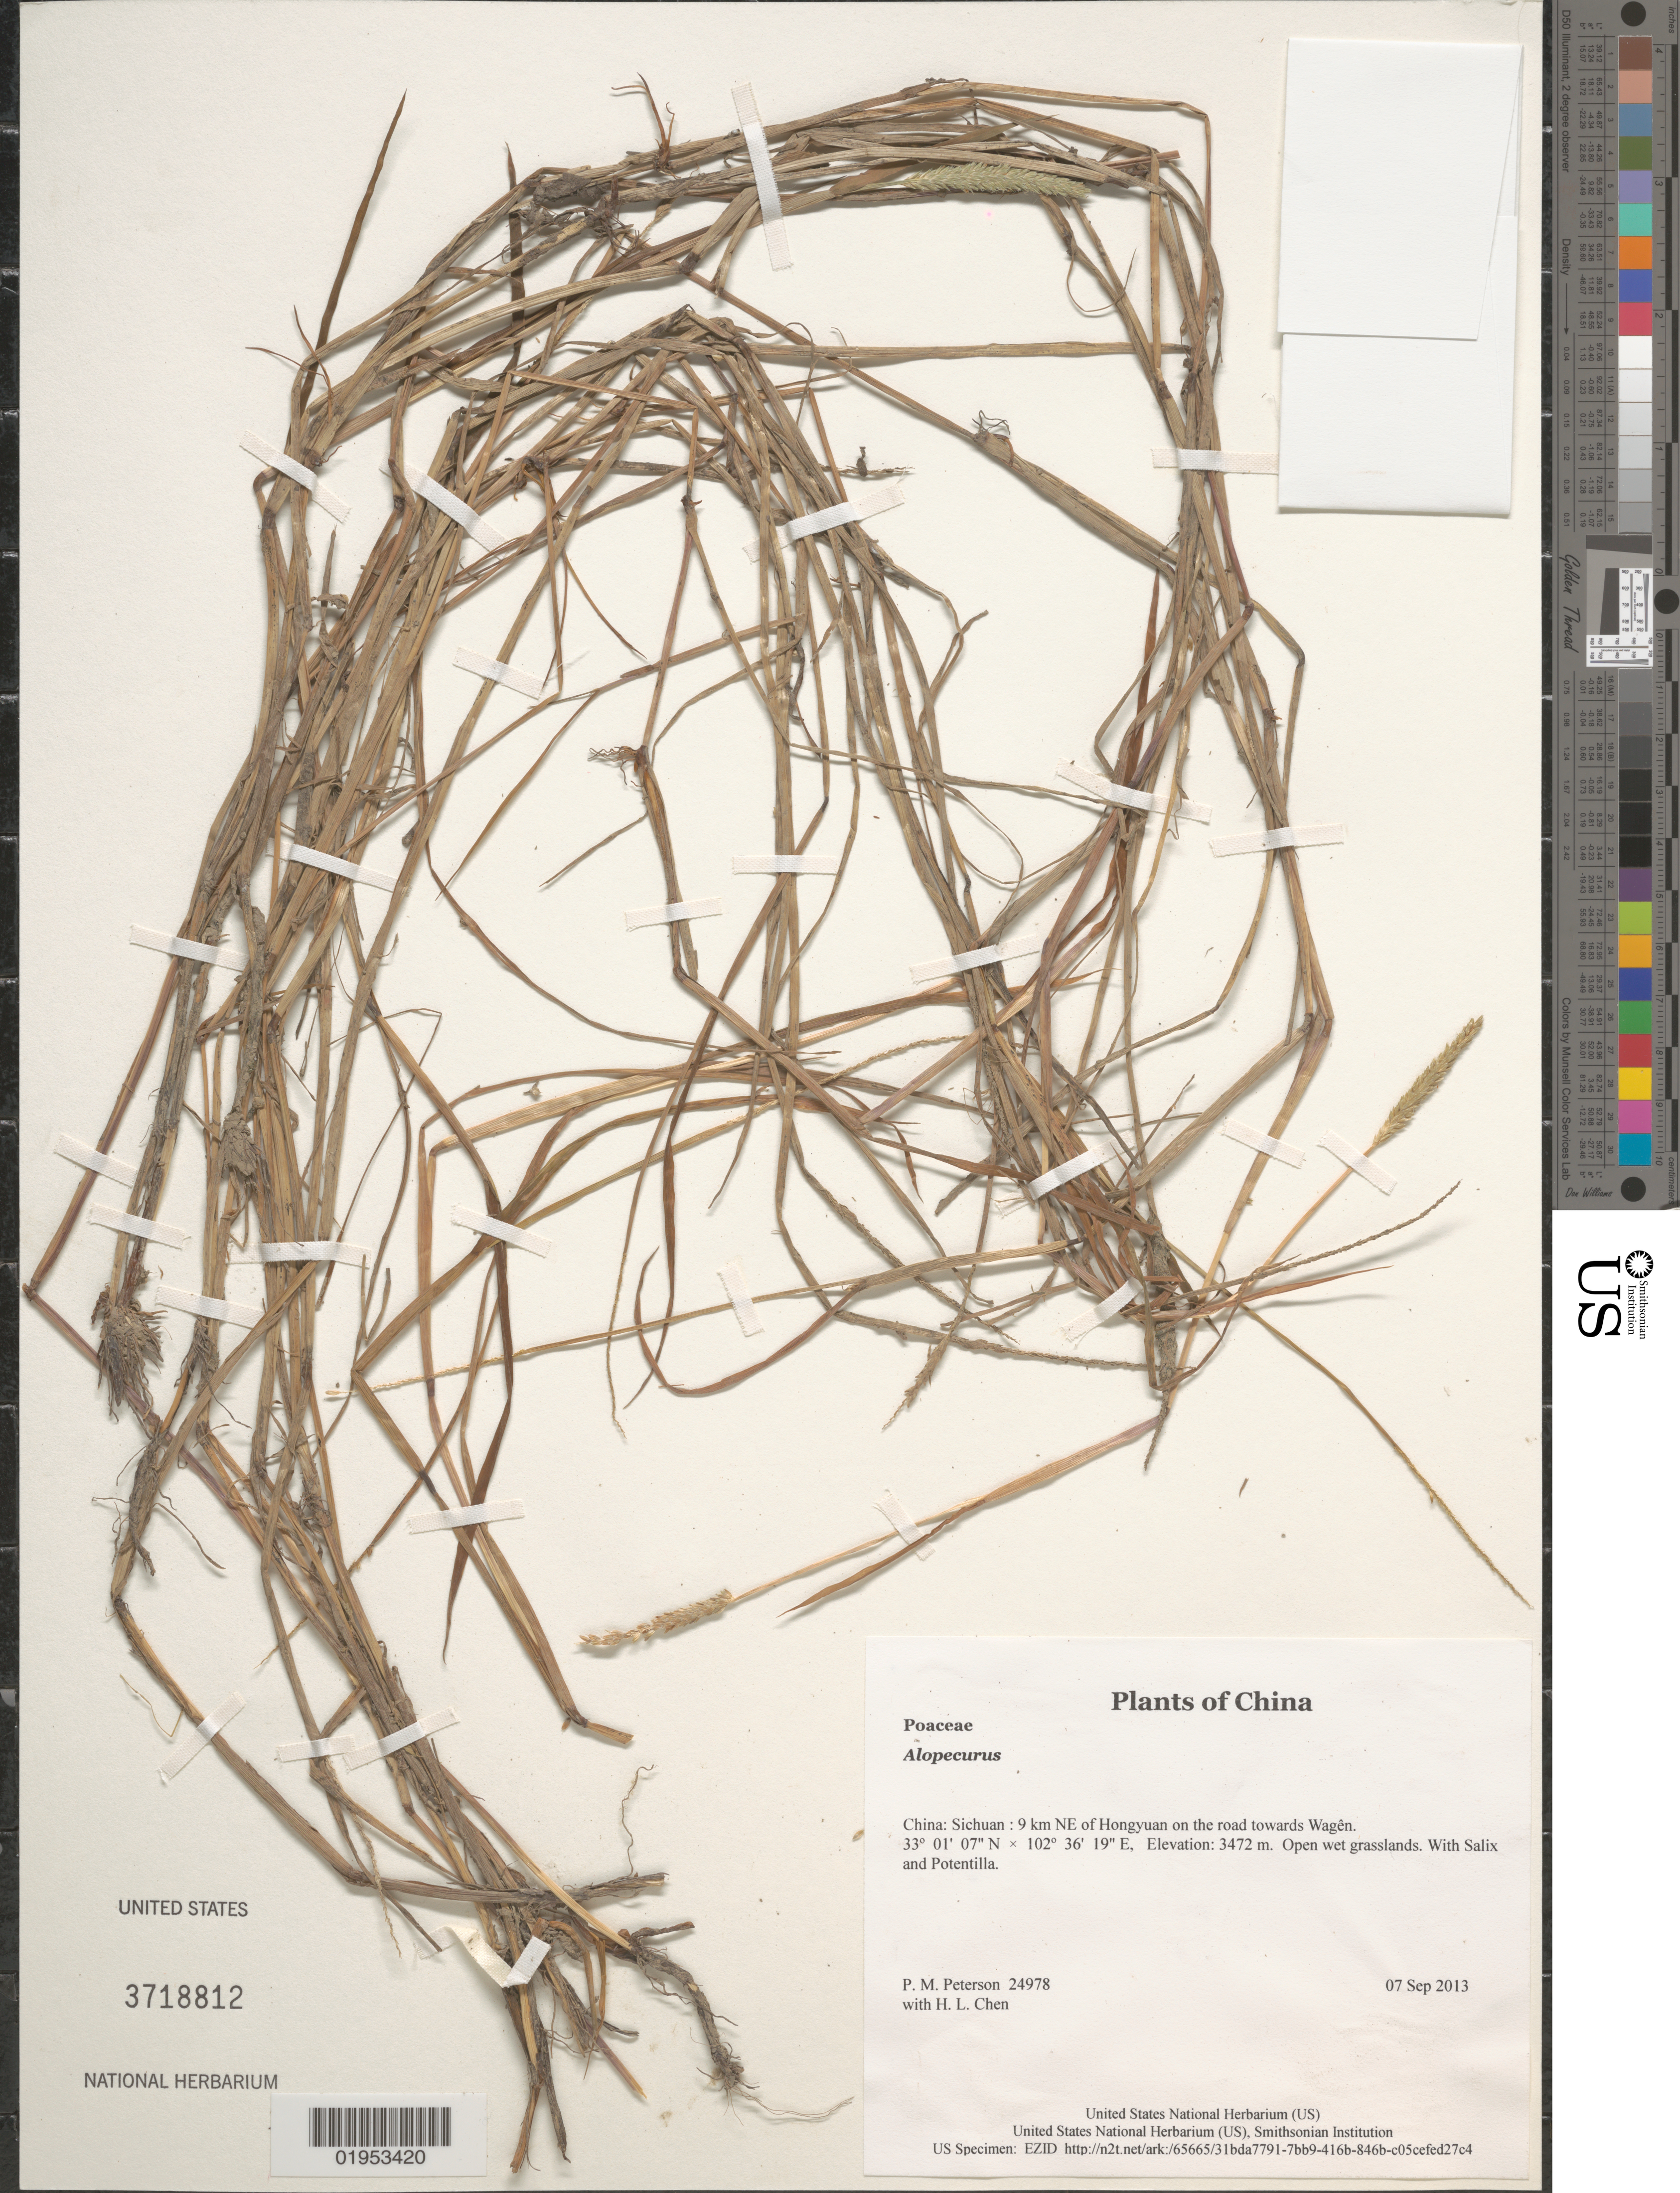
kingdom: Plantae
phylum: Tracheophyta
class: Liliopsida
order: Poales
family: Poaceae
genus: Alopecurus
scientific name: Alopecurus sp.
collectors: P. M. Peterson & H. L. Chen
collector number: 24978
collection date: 2013-09-07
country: China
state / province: Sichuan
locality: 9 km NE of Hongyuan on the road towards Wagên.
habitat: Open wet grasslands.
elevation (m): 3472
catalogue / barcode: US 3718812